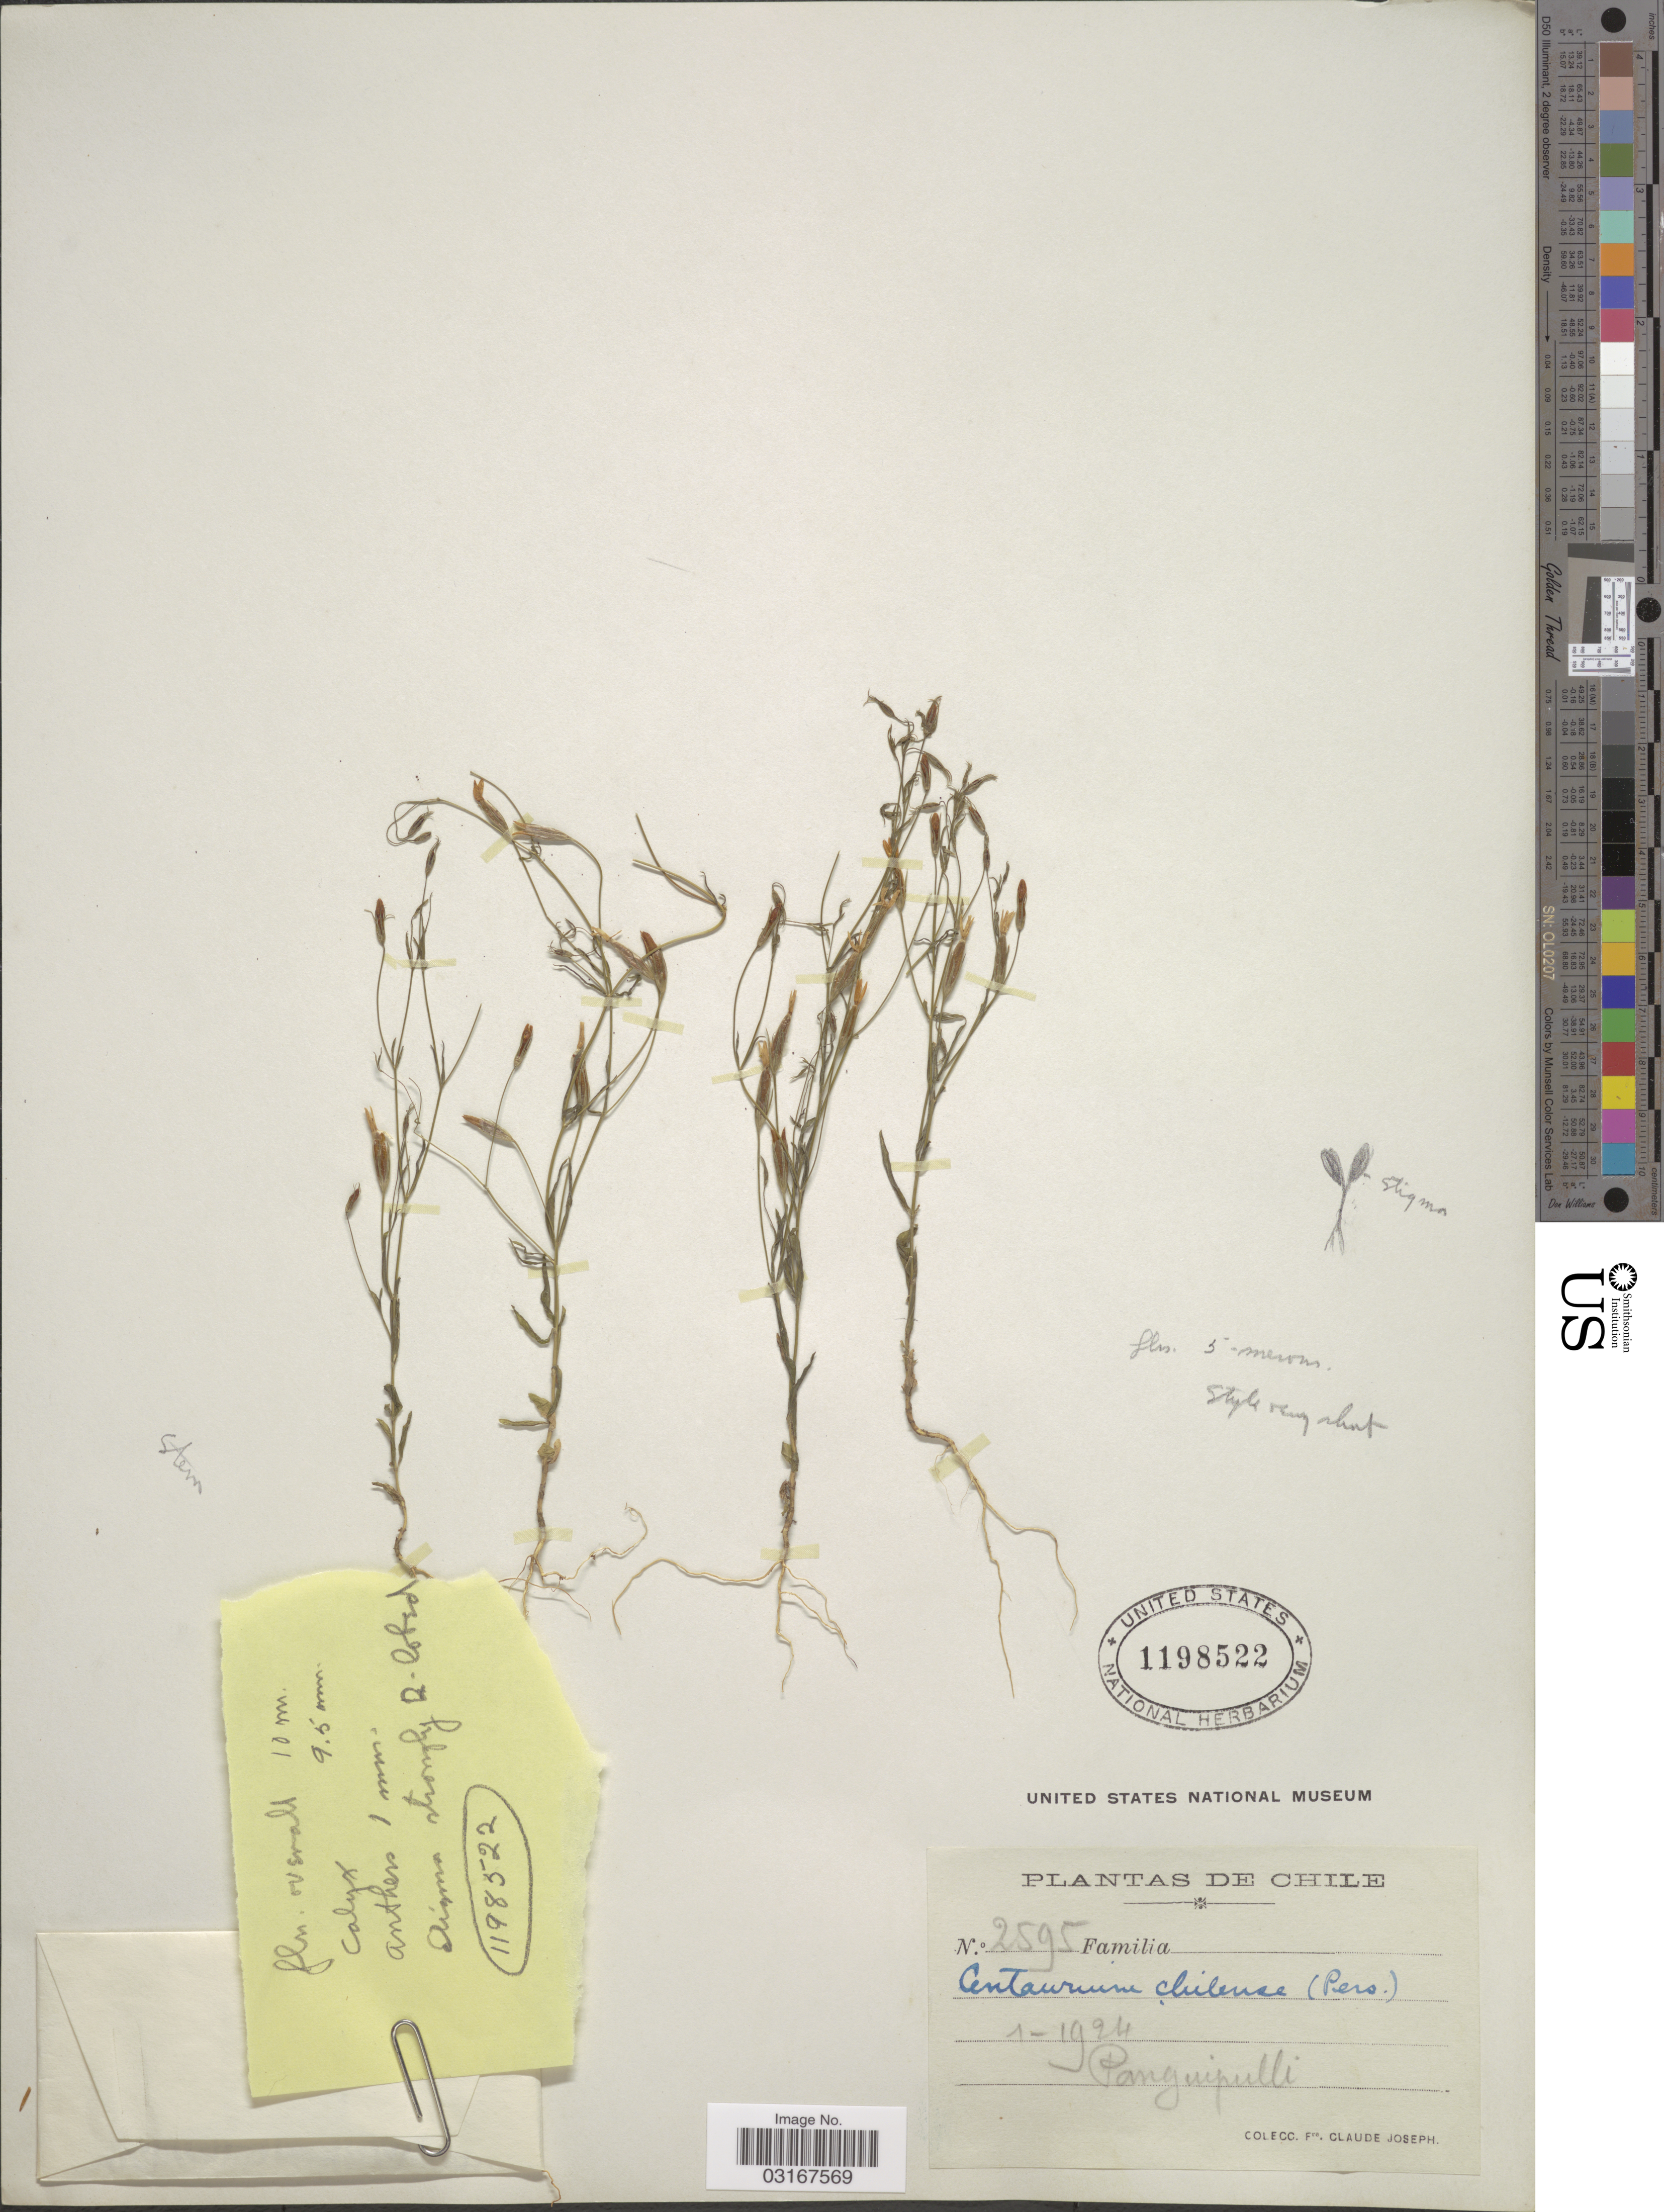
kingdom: Plantae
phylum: Tracheophyta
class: Magnoliopsida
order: Gentianales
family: Gentianaceae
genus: Centaurium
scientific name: Centaurium cachanlahuen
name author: B.L. Rob.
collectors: Bro. Claude-Joseph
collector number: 2595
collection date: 1924-01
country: Chile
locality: Panguipulli.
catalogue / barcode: US 1198522